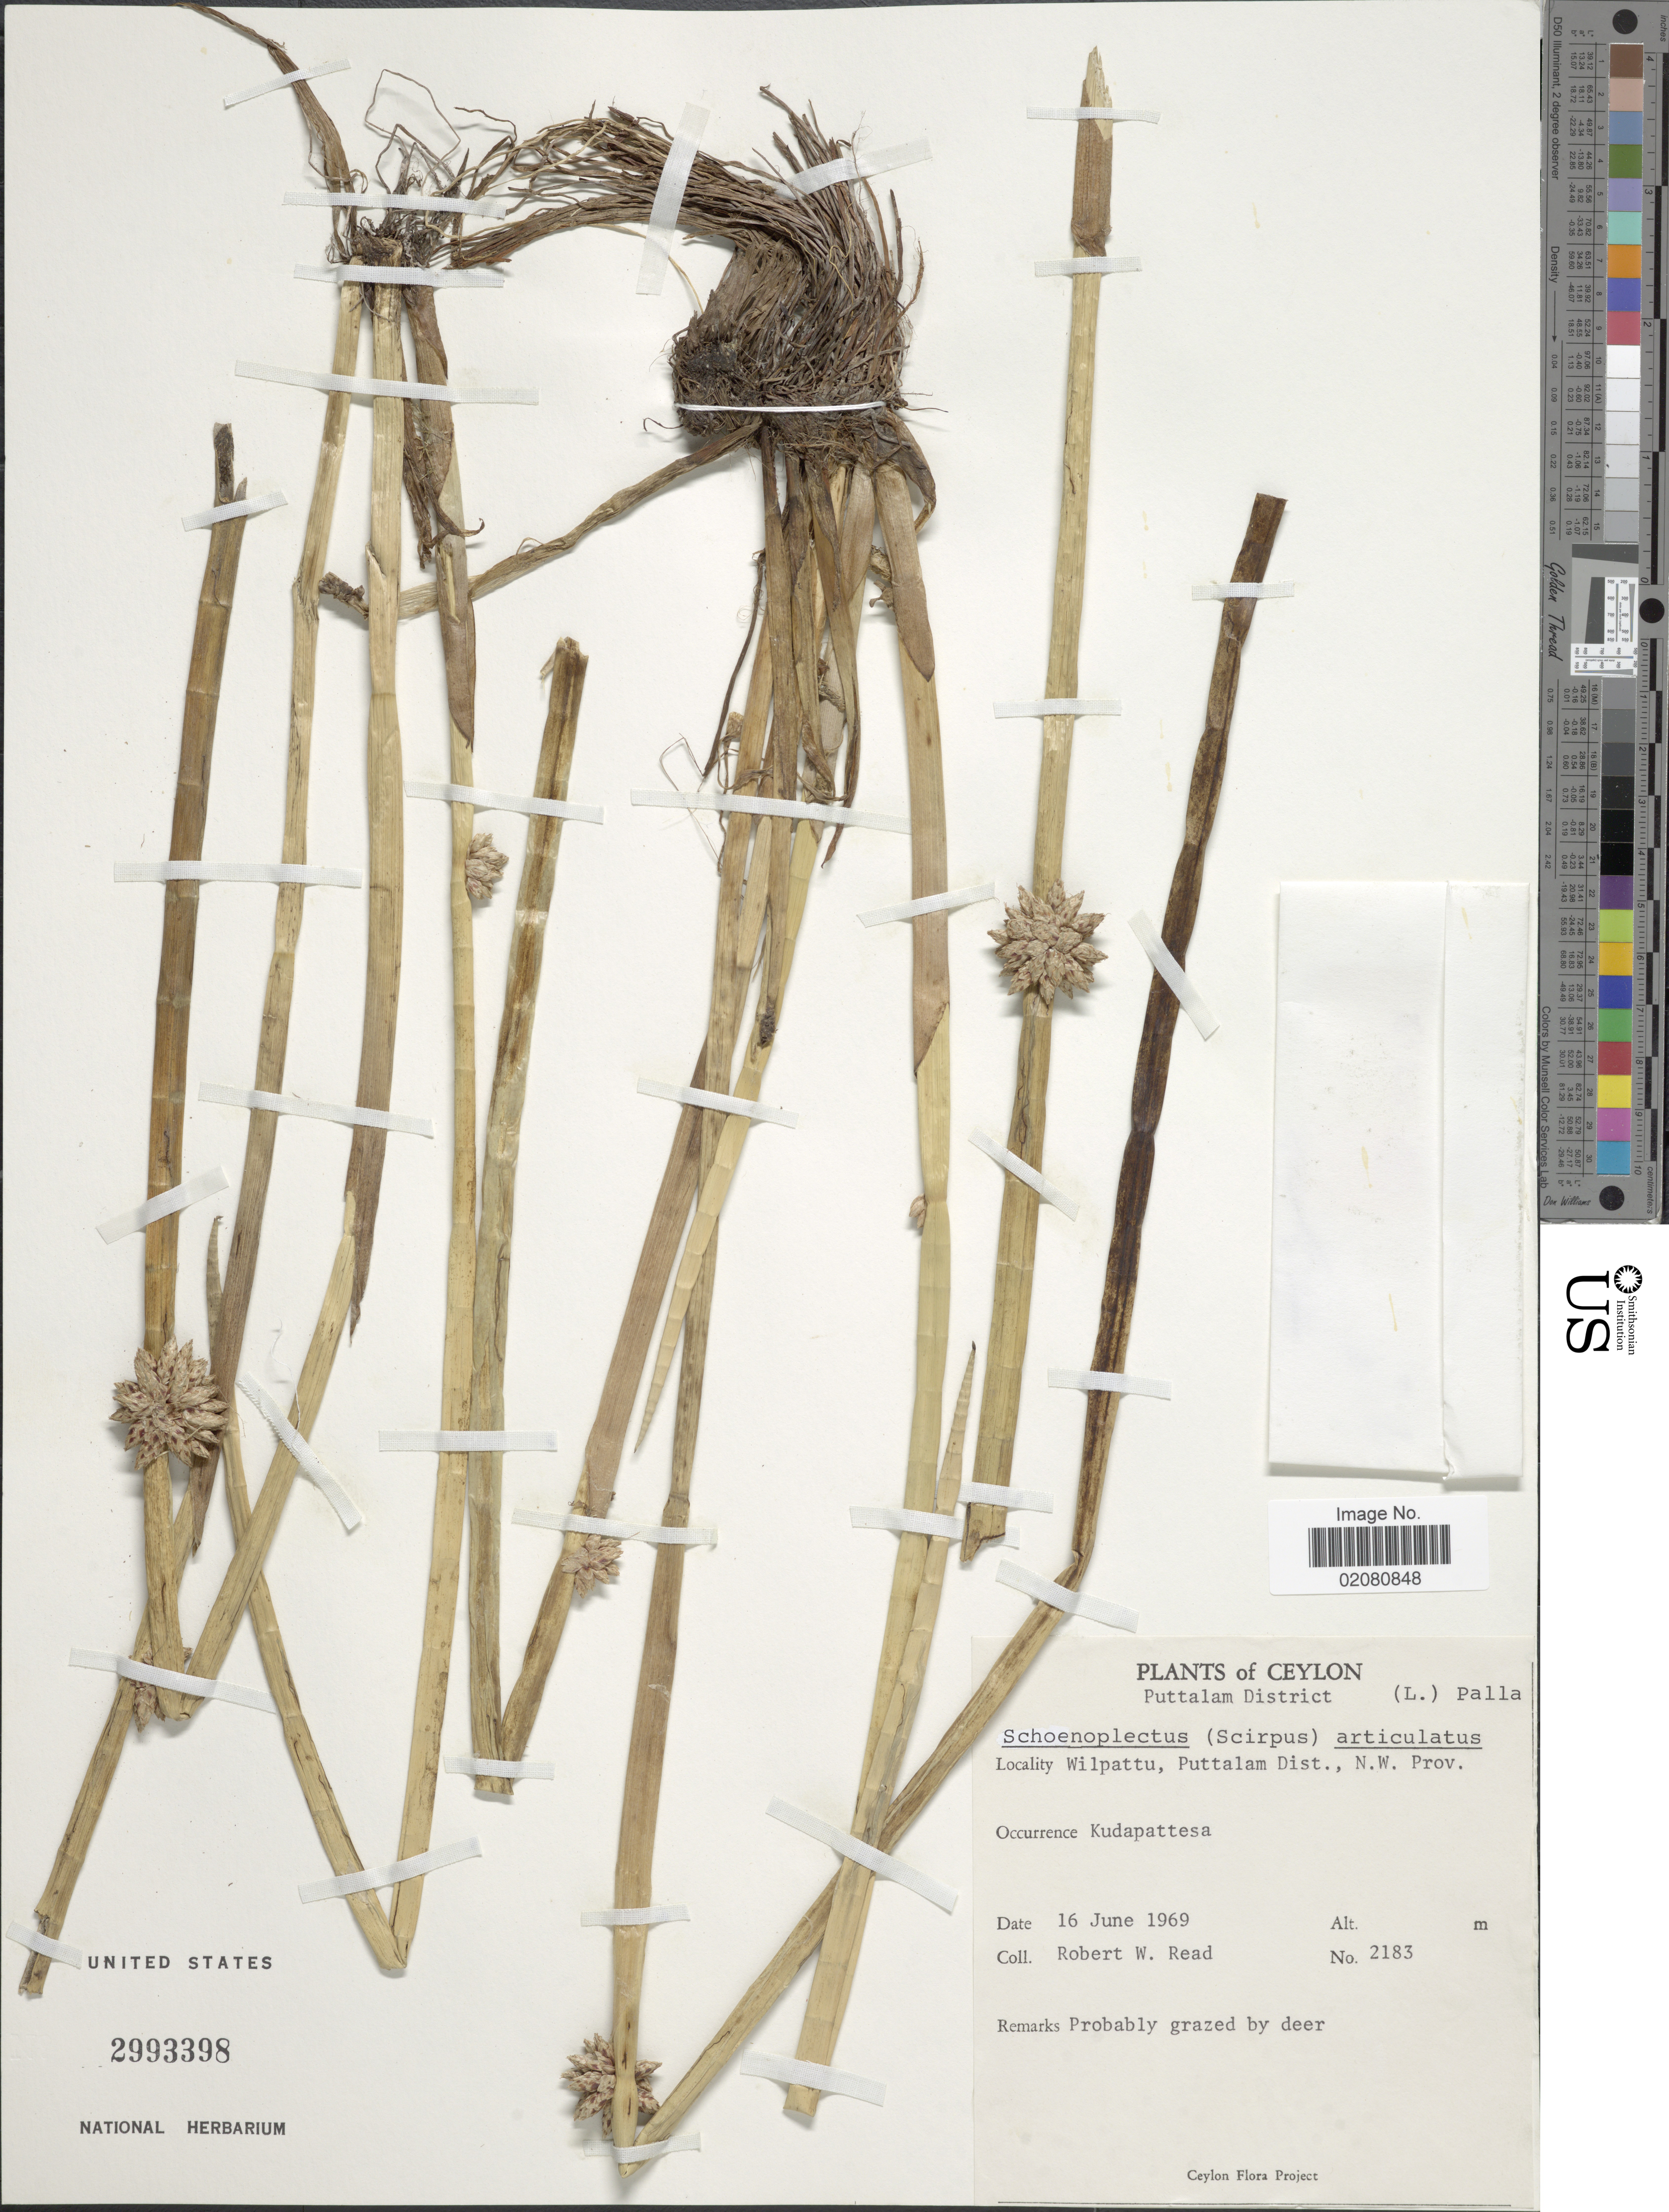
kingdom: Plantae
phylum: Tracheophyta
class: Liliopsida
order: Poales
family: Cyperaceae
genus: Schoenoplectus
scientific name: Schoenoplectus articulatus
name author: (L.) Palla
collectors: R. W. Read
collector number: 2183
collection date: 1969-06-16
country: Sri Lanka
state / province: North Western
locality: Ceylon. Puttalam District. Wilpattu, Puttalam Dist., N.W. Prov.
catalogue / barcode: US 2993398